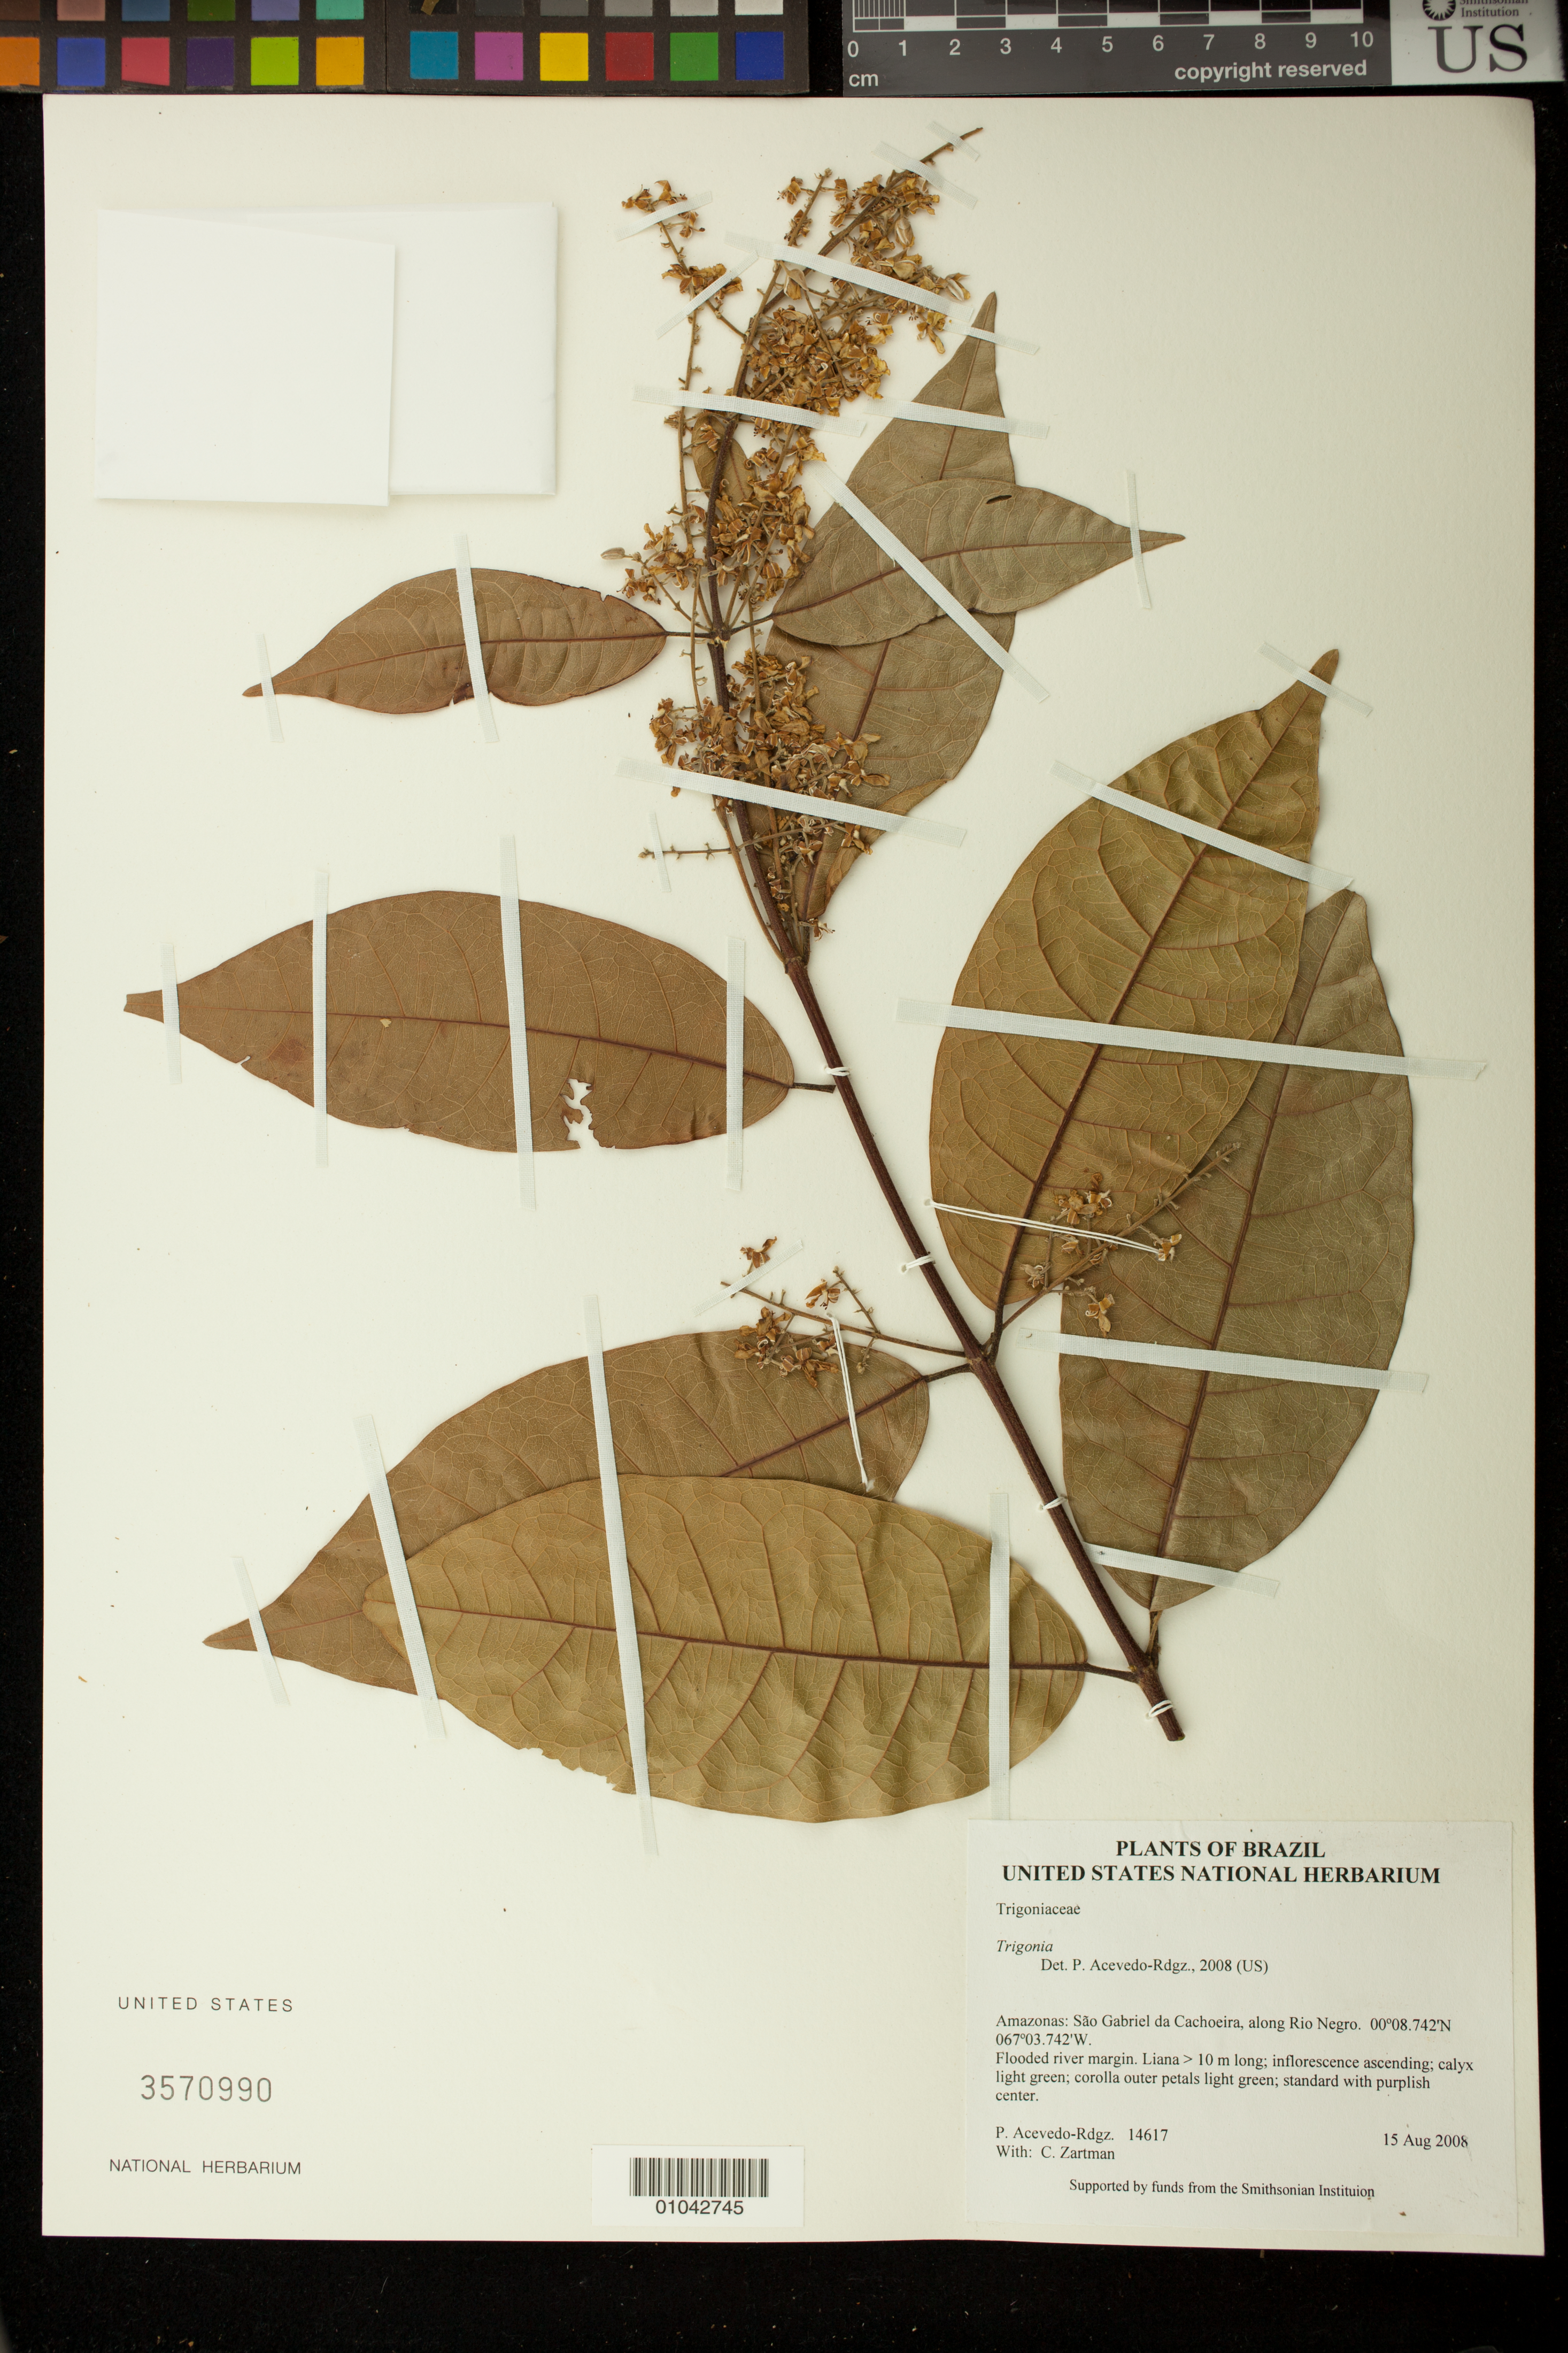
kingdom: Plantae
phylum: Tracheophyta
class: Magnoliopsida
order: Malpighiales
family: Trigoniaceae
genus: Trigonia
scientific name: Trigonia spruceana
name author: Benth. ex Warm.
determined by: Strong, M. T., (US), Smithsonian Institution - National Museum of Natural History (UNITED STATES)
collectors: P. Acevedo-Rodr. & C. Zartman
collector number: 14617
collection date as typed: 15 Aug 2008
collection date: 2008-08-15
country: Brazil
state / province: Amazonas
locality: Amazonas: São Gabriel da Cachoeira, along Rio Negro.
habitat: Flooded river margin.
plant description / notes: NY, MO, K, US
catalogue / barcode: US 3570990